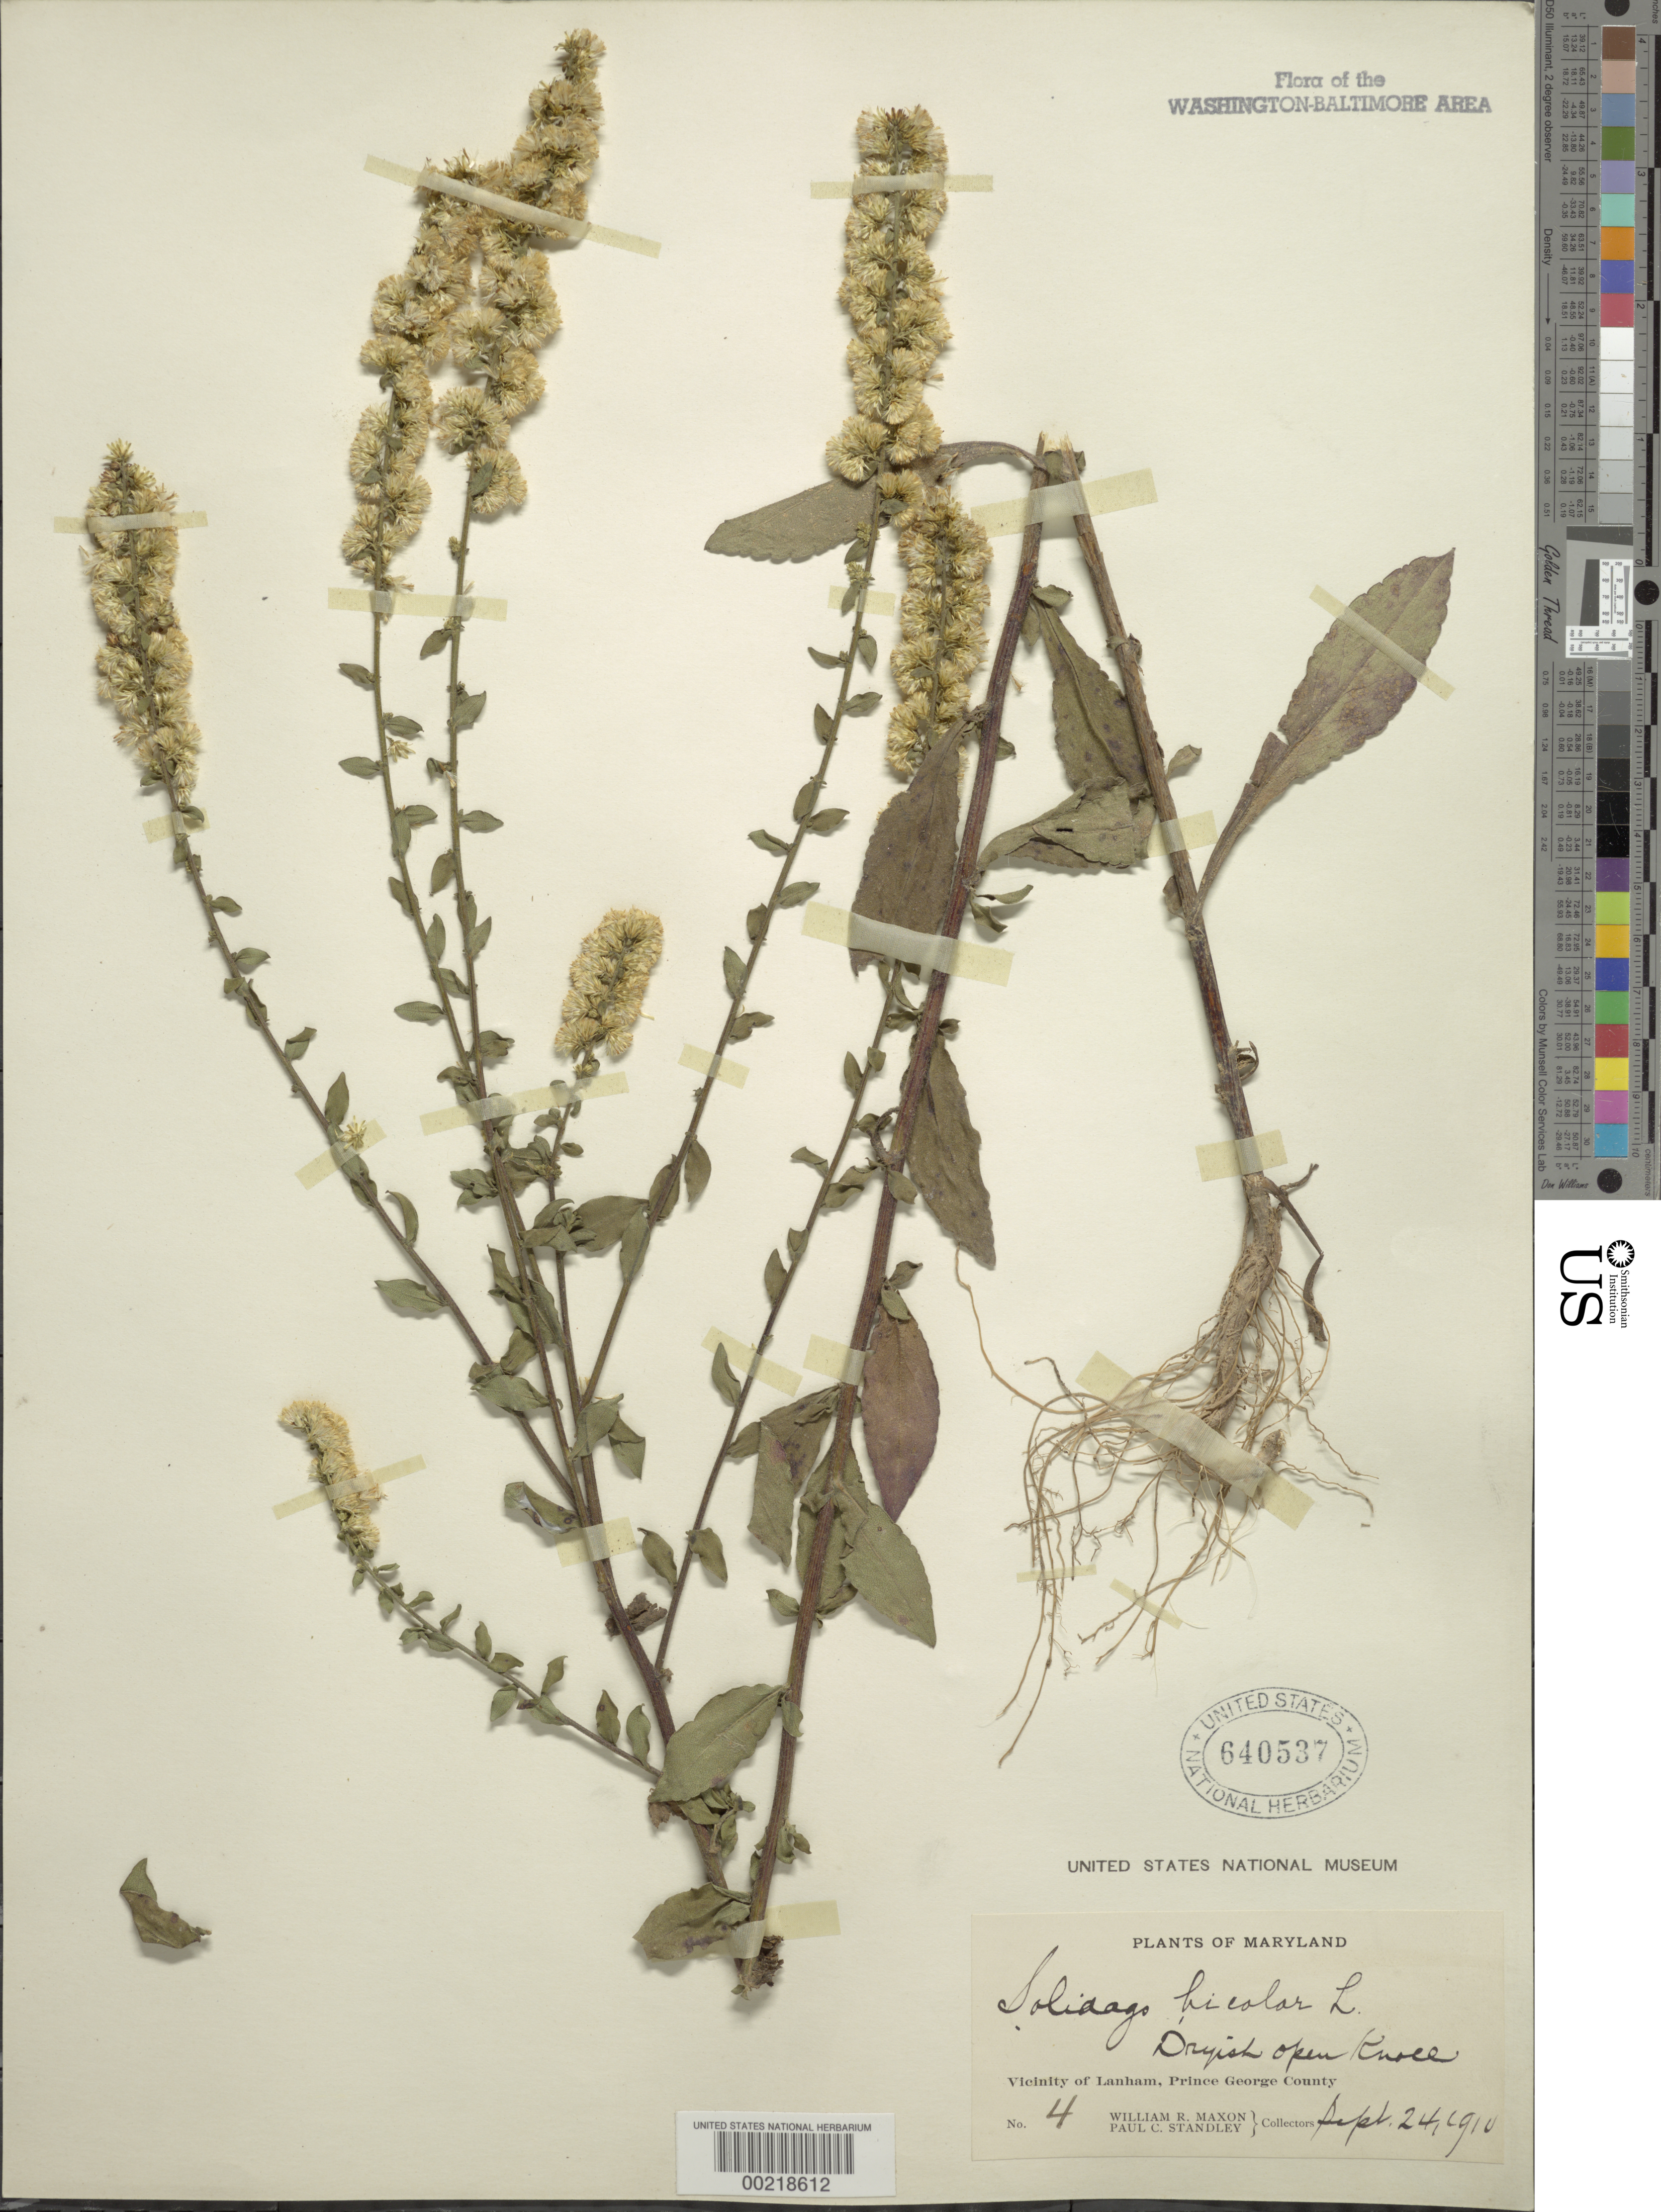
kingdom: Plantae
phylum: Tracheophyta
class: Magnoliopsida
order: Asterales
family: Asteraceae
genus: Solidago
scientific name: Solidago bicolor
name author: L.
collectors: W. R. Maxon & P. C. Standley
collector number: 4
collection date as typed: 24 Sep 1910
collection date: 1910-09-24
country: United States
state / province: Maryland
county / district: Prince George's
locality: Lanham vicinity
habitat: Dryish open knoll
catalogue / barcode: US 640537